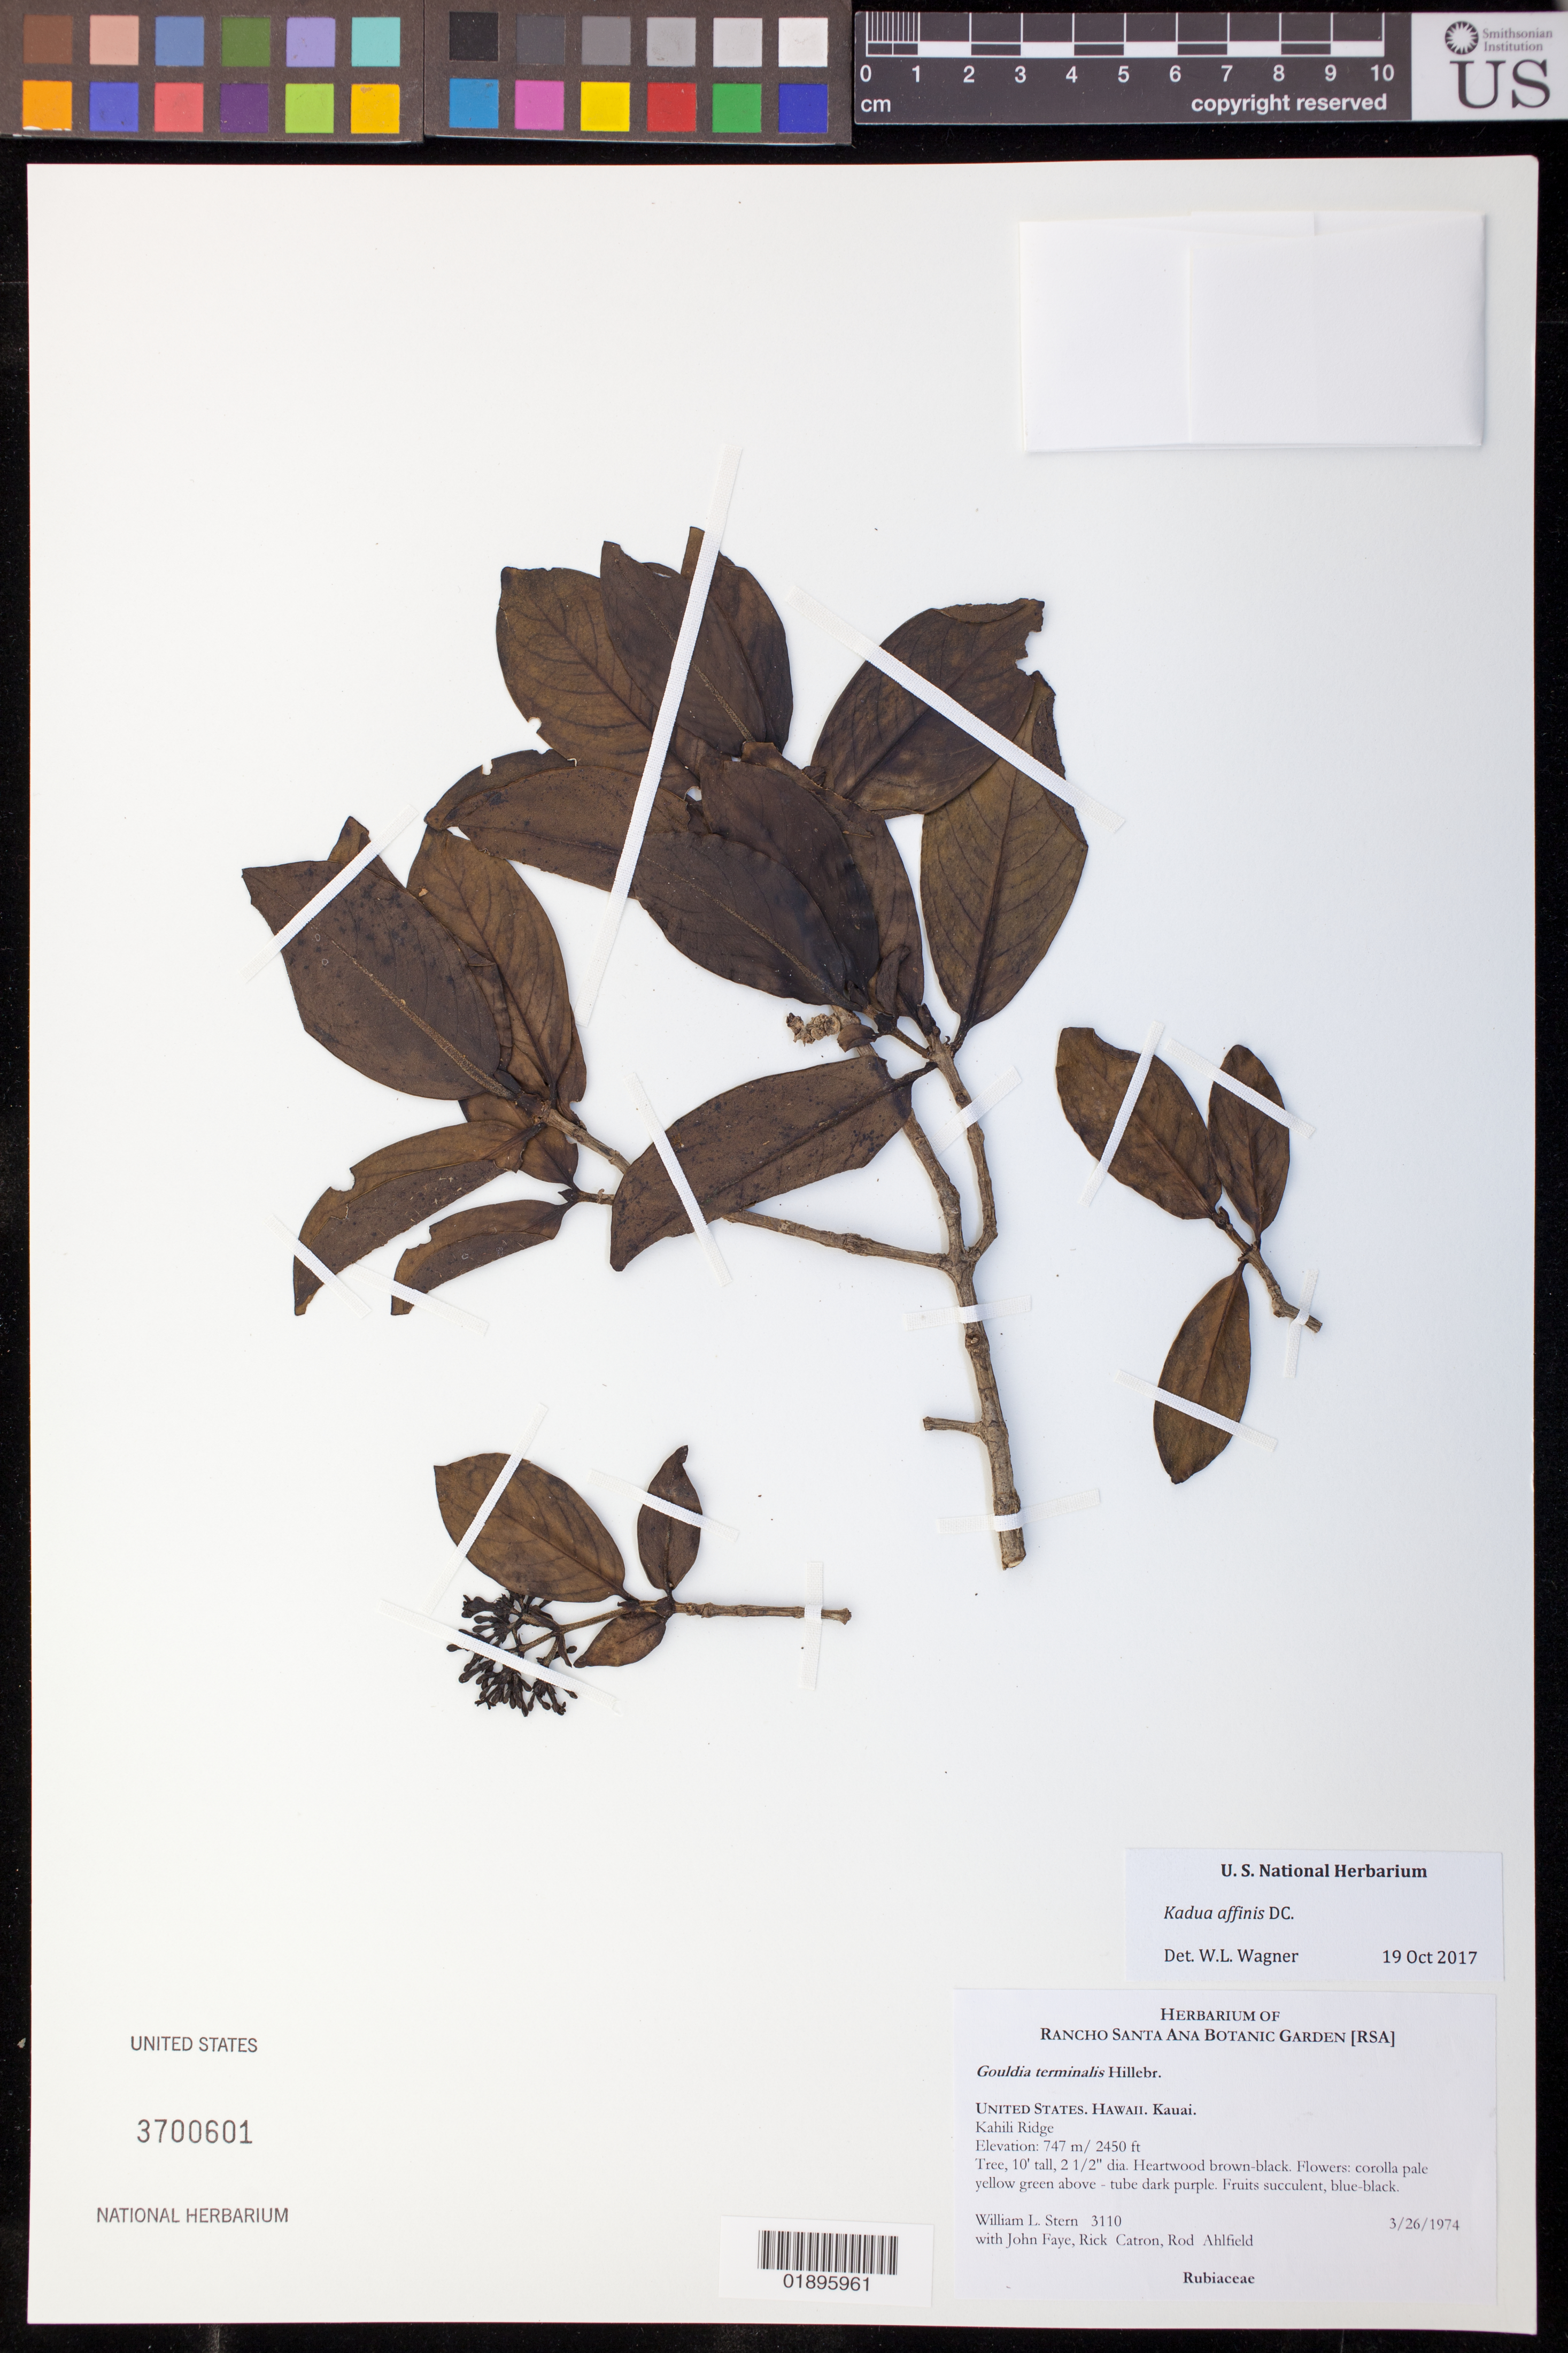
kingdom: Plantae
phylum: Tracheophyta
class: Magnoliopsida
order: Gentianales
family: Rubiaceae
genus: Kadua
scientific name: Kadua affinis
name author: DC.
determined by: Wagner, W. L., (BOT), Smithsonian Institution - National Museum of Natural History (UNITED STATES)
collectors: W. L. Stern, J. Faye, R. Catron & R. Ahlfield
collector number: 3110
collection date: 1974-03-26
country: United States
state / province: Hawaii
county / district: Kauai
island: Kaua'i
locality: Kahili Ridge.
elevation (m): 747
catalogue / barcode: US 3700601